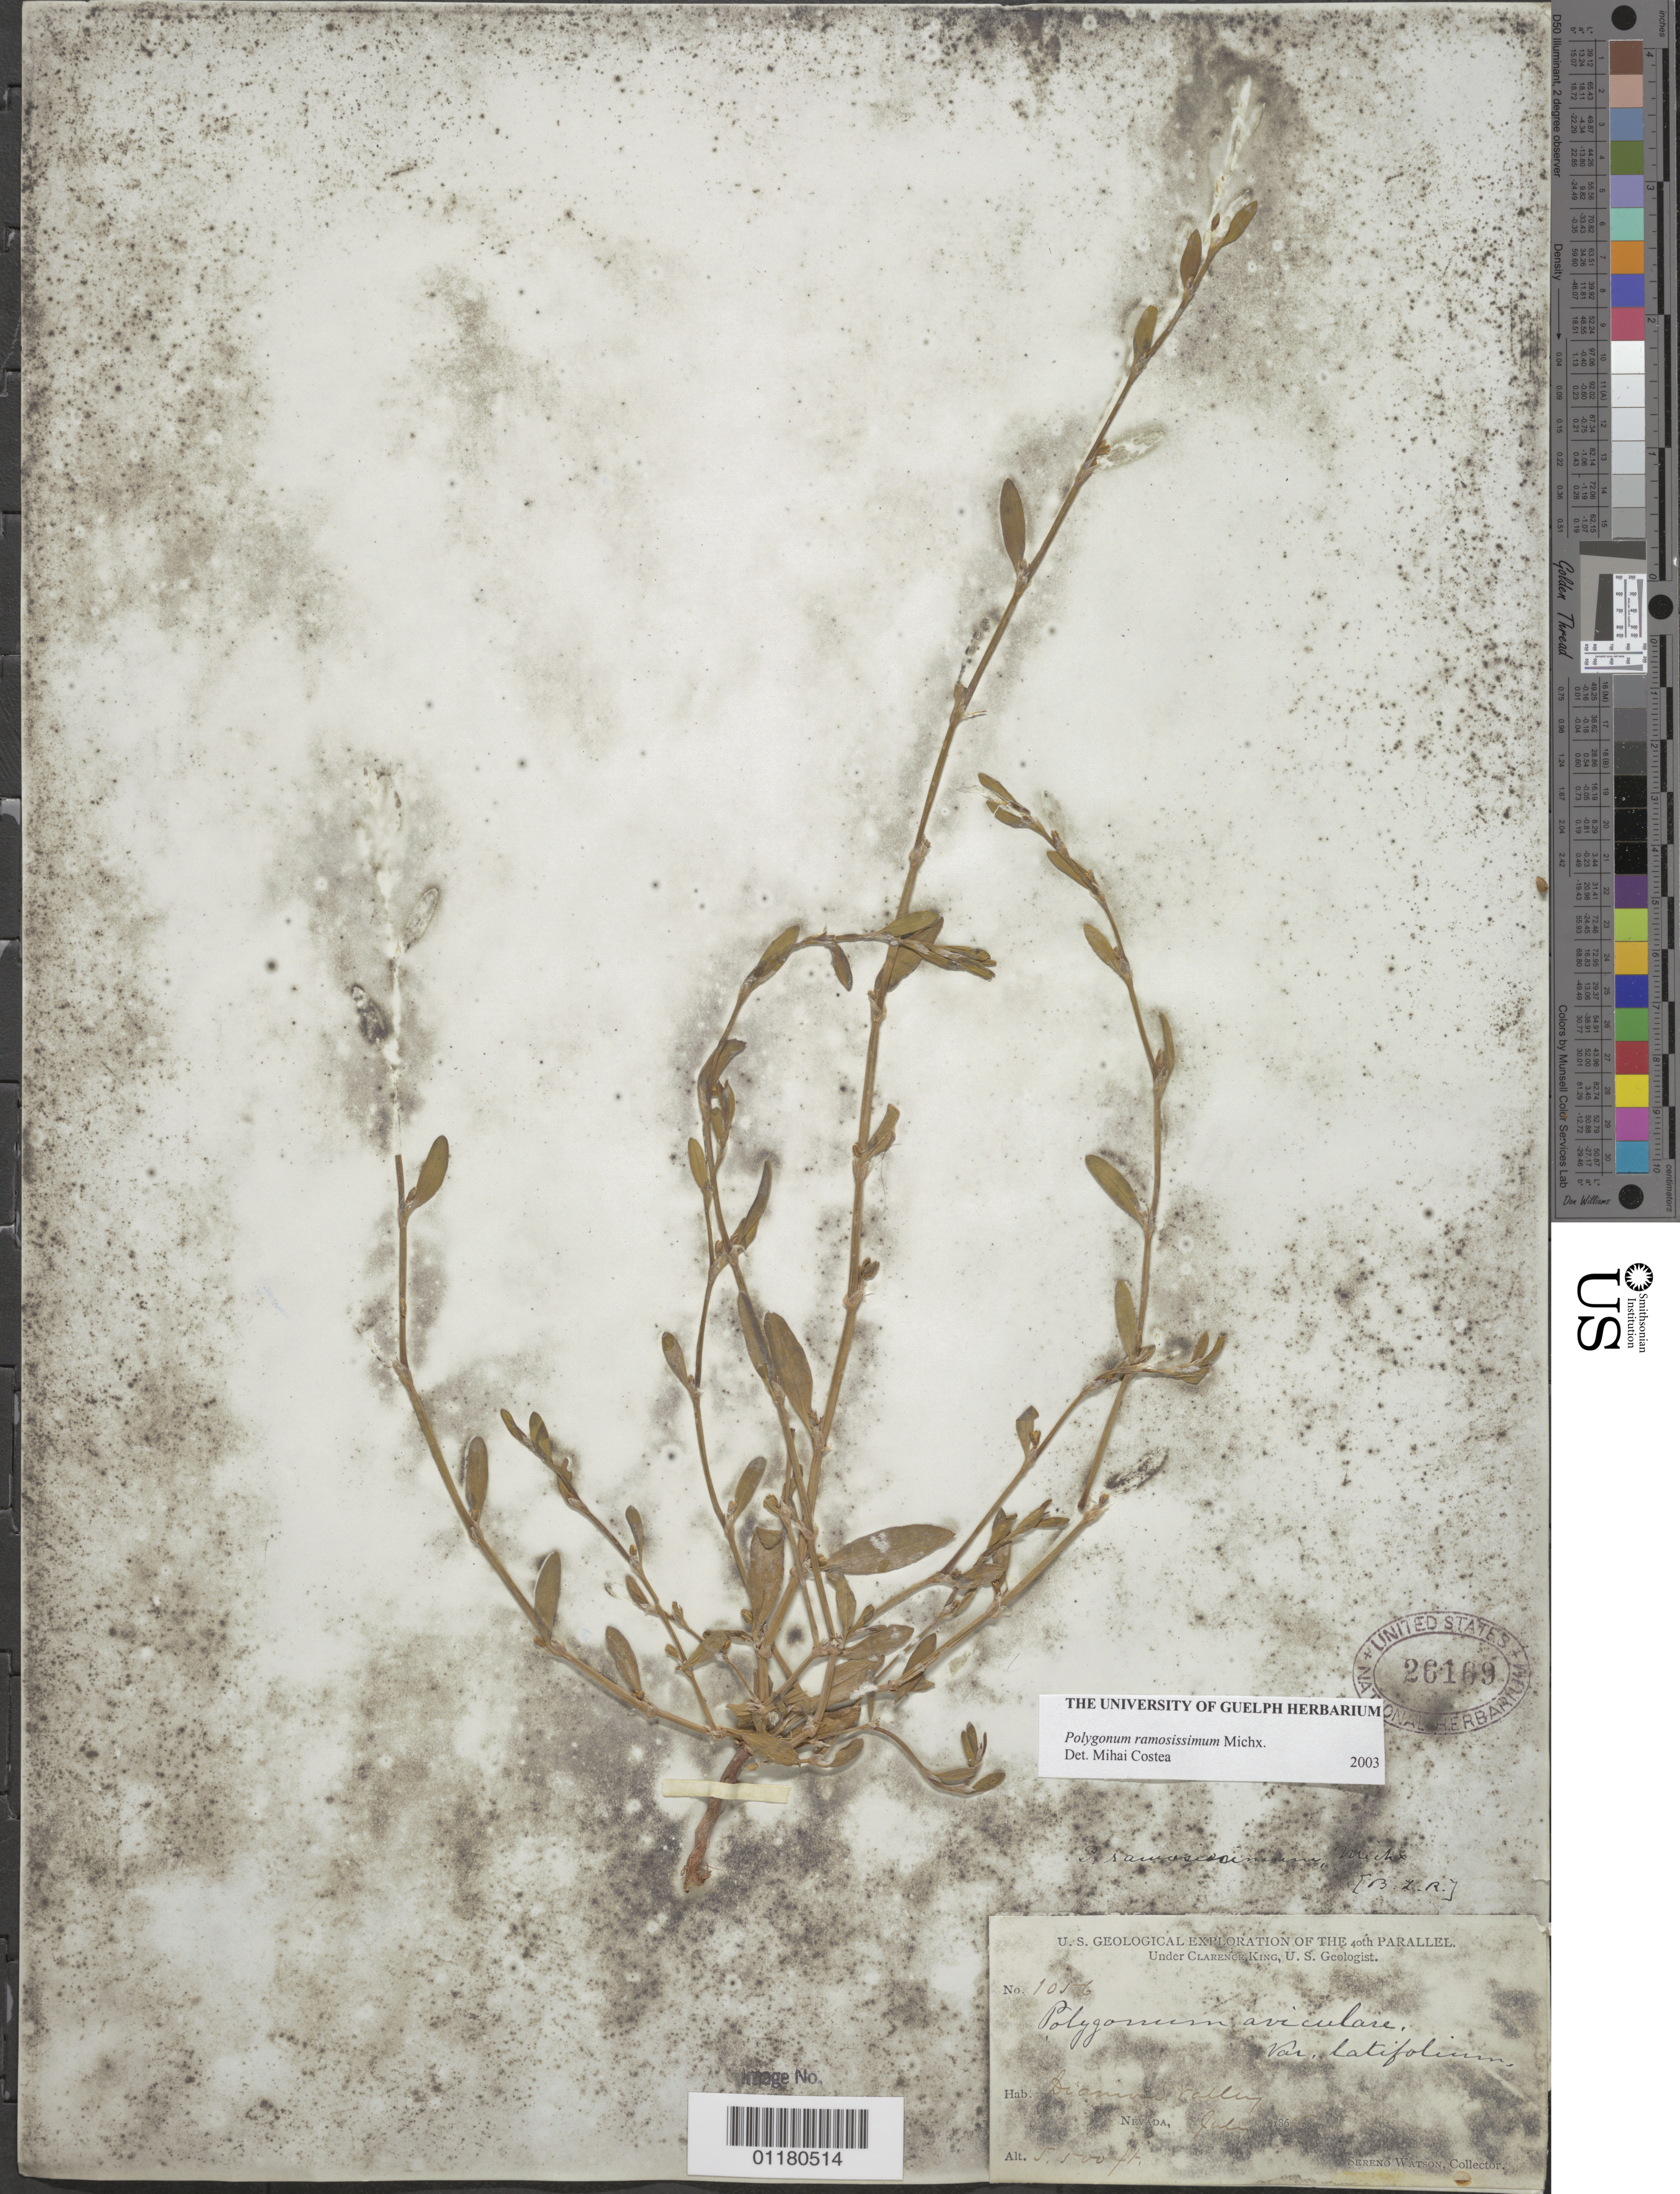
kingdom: Plantae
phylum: Tracheophyta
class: Magnoliopsida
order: Caryophyllales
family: Polygonaceae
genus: Polygonum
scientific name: Polygonum ramosissimum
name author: Michx.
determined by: Costea, M., (UCR), University of California - Riverside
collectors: S. Watson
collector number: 1056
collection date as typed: Jul 1868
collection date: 1868-07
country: United States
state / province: Nevada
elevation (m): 1676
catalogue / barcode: US 26169